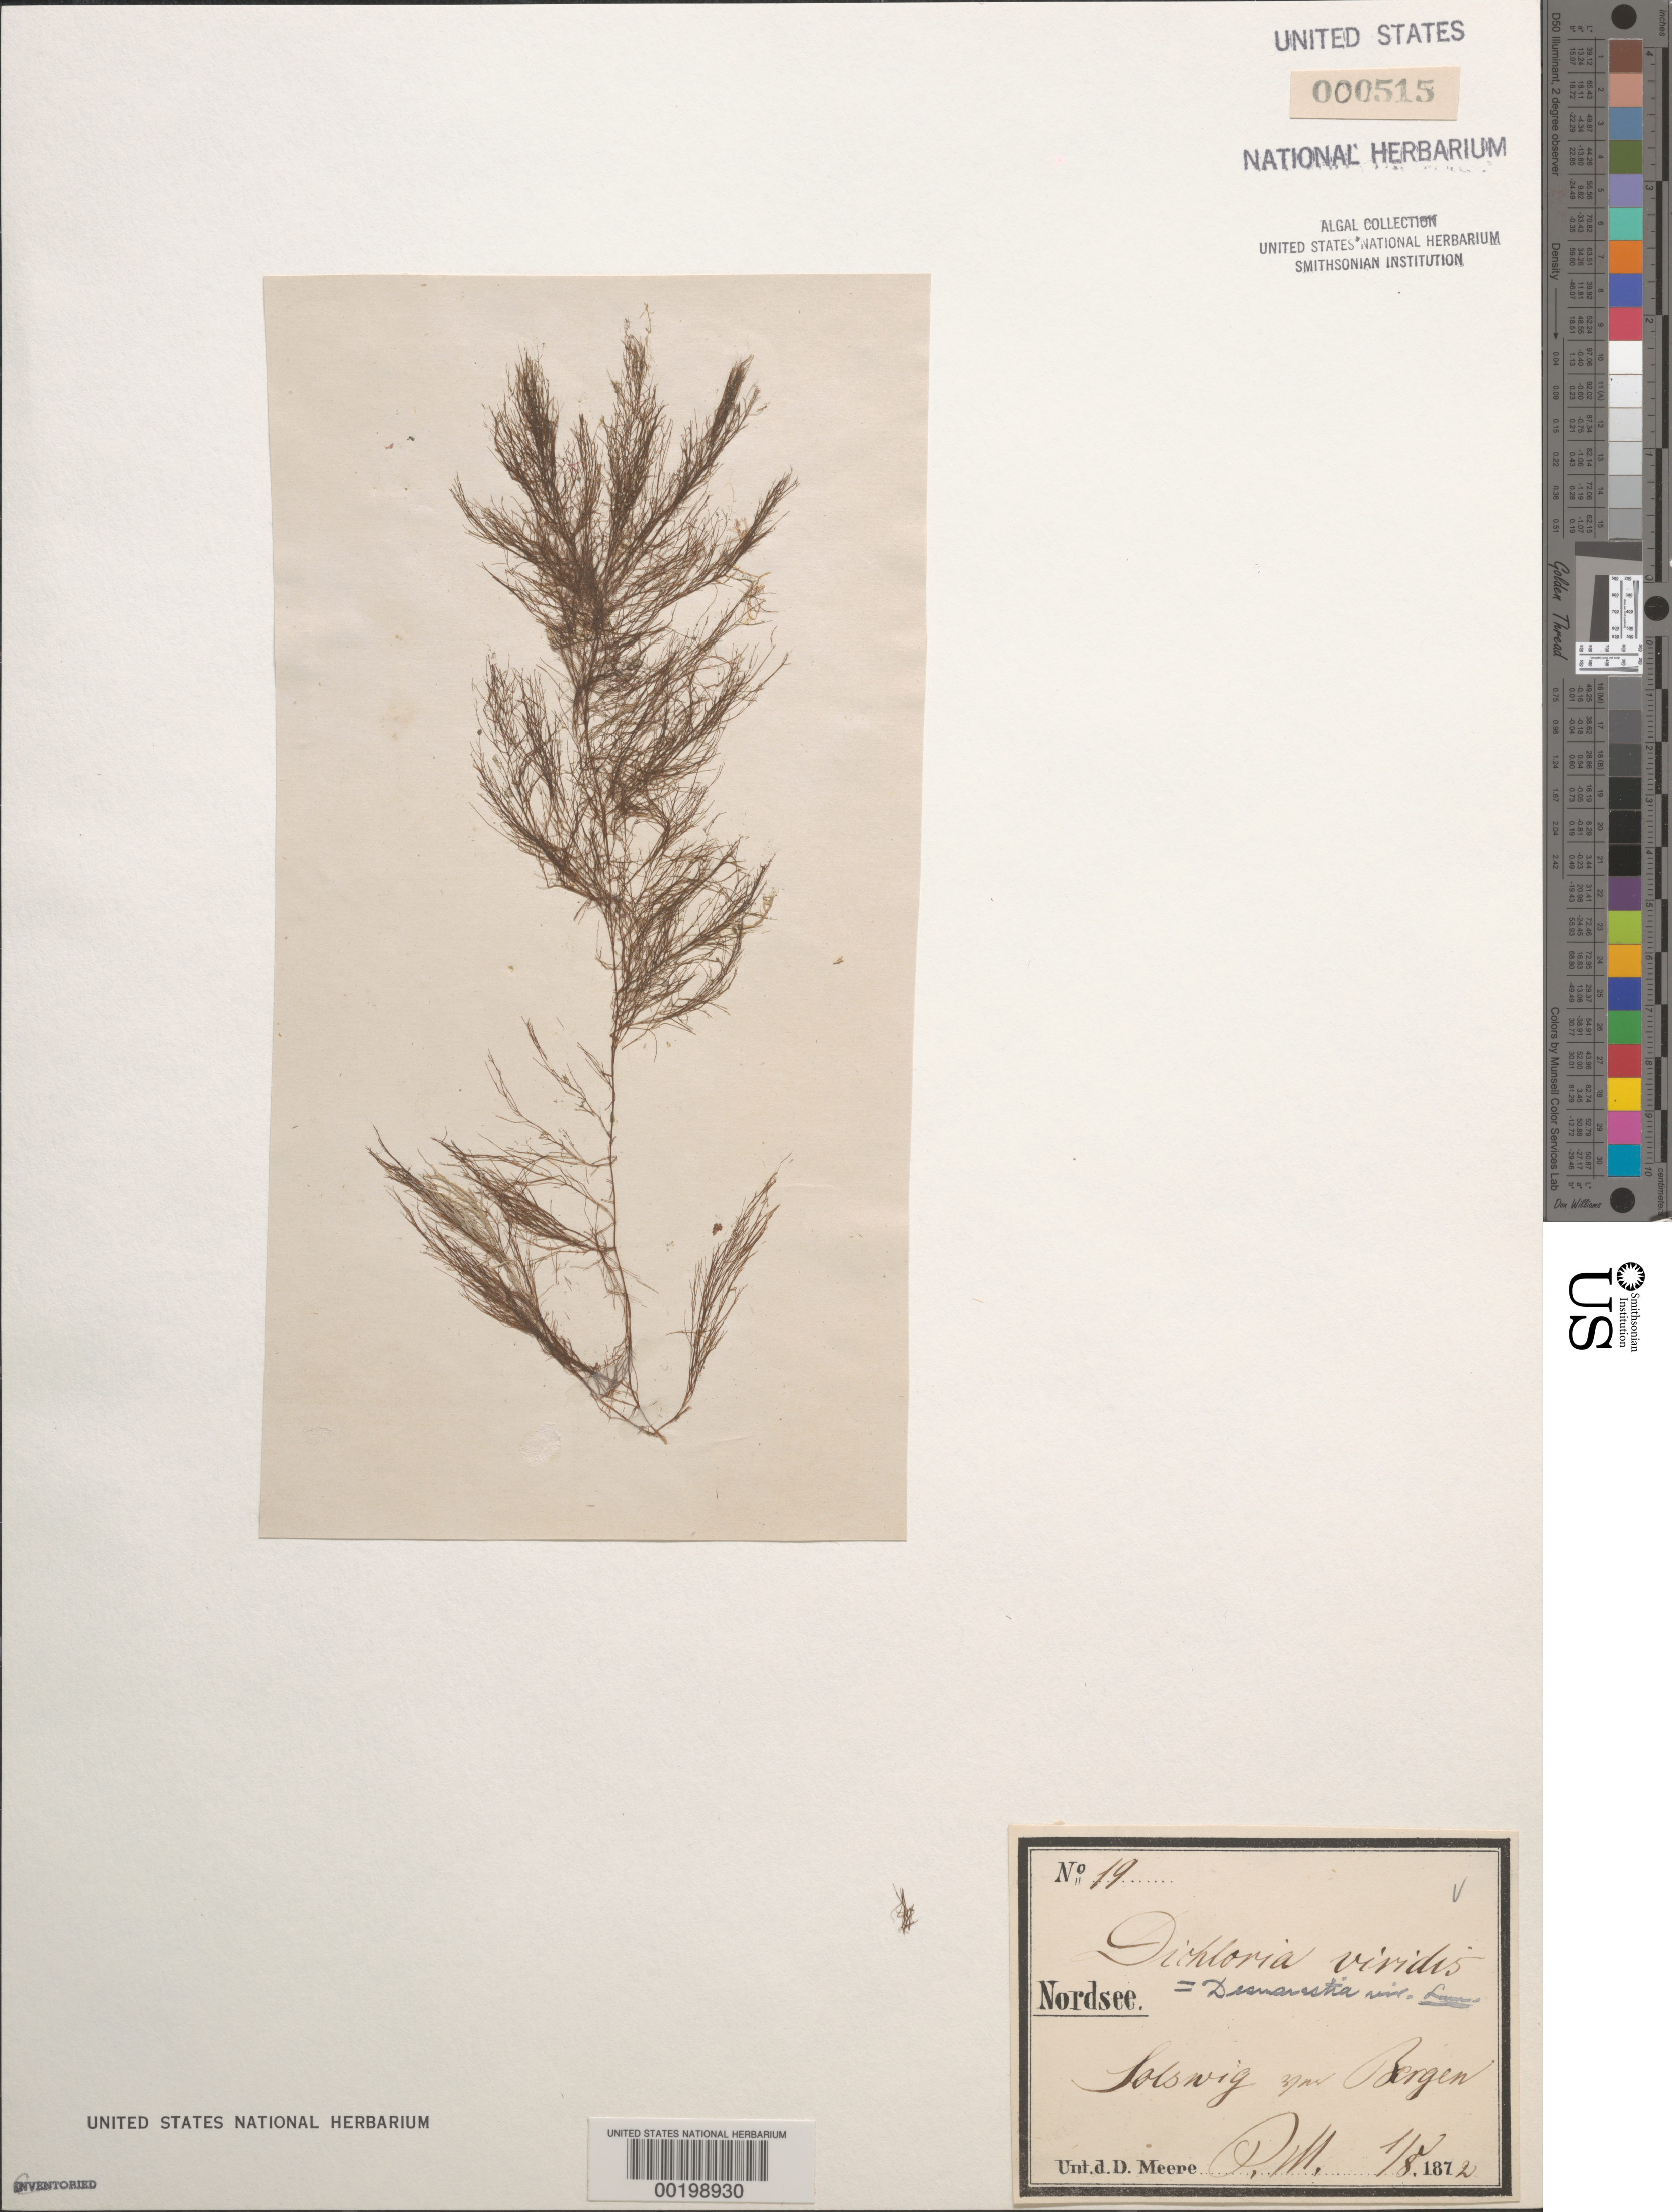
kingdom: Chromista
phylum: Ochrophyta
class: Phaeophyceae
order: Desmarestiales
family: Desmarestiaceae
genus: Desmarestia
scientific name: Desmarestia viridis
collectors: D. Meere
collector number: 19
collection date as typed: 01 Aug 1872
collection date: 1872-08-01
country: Norway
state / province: Hordaland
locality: Solswig, bergen, north sea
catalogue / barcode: US 515